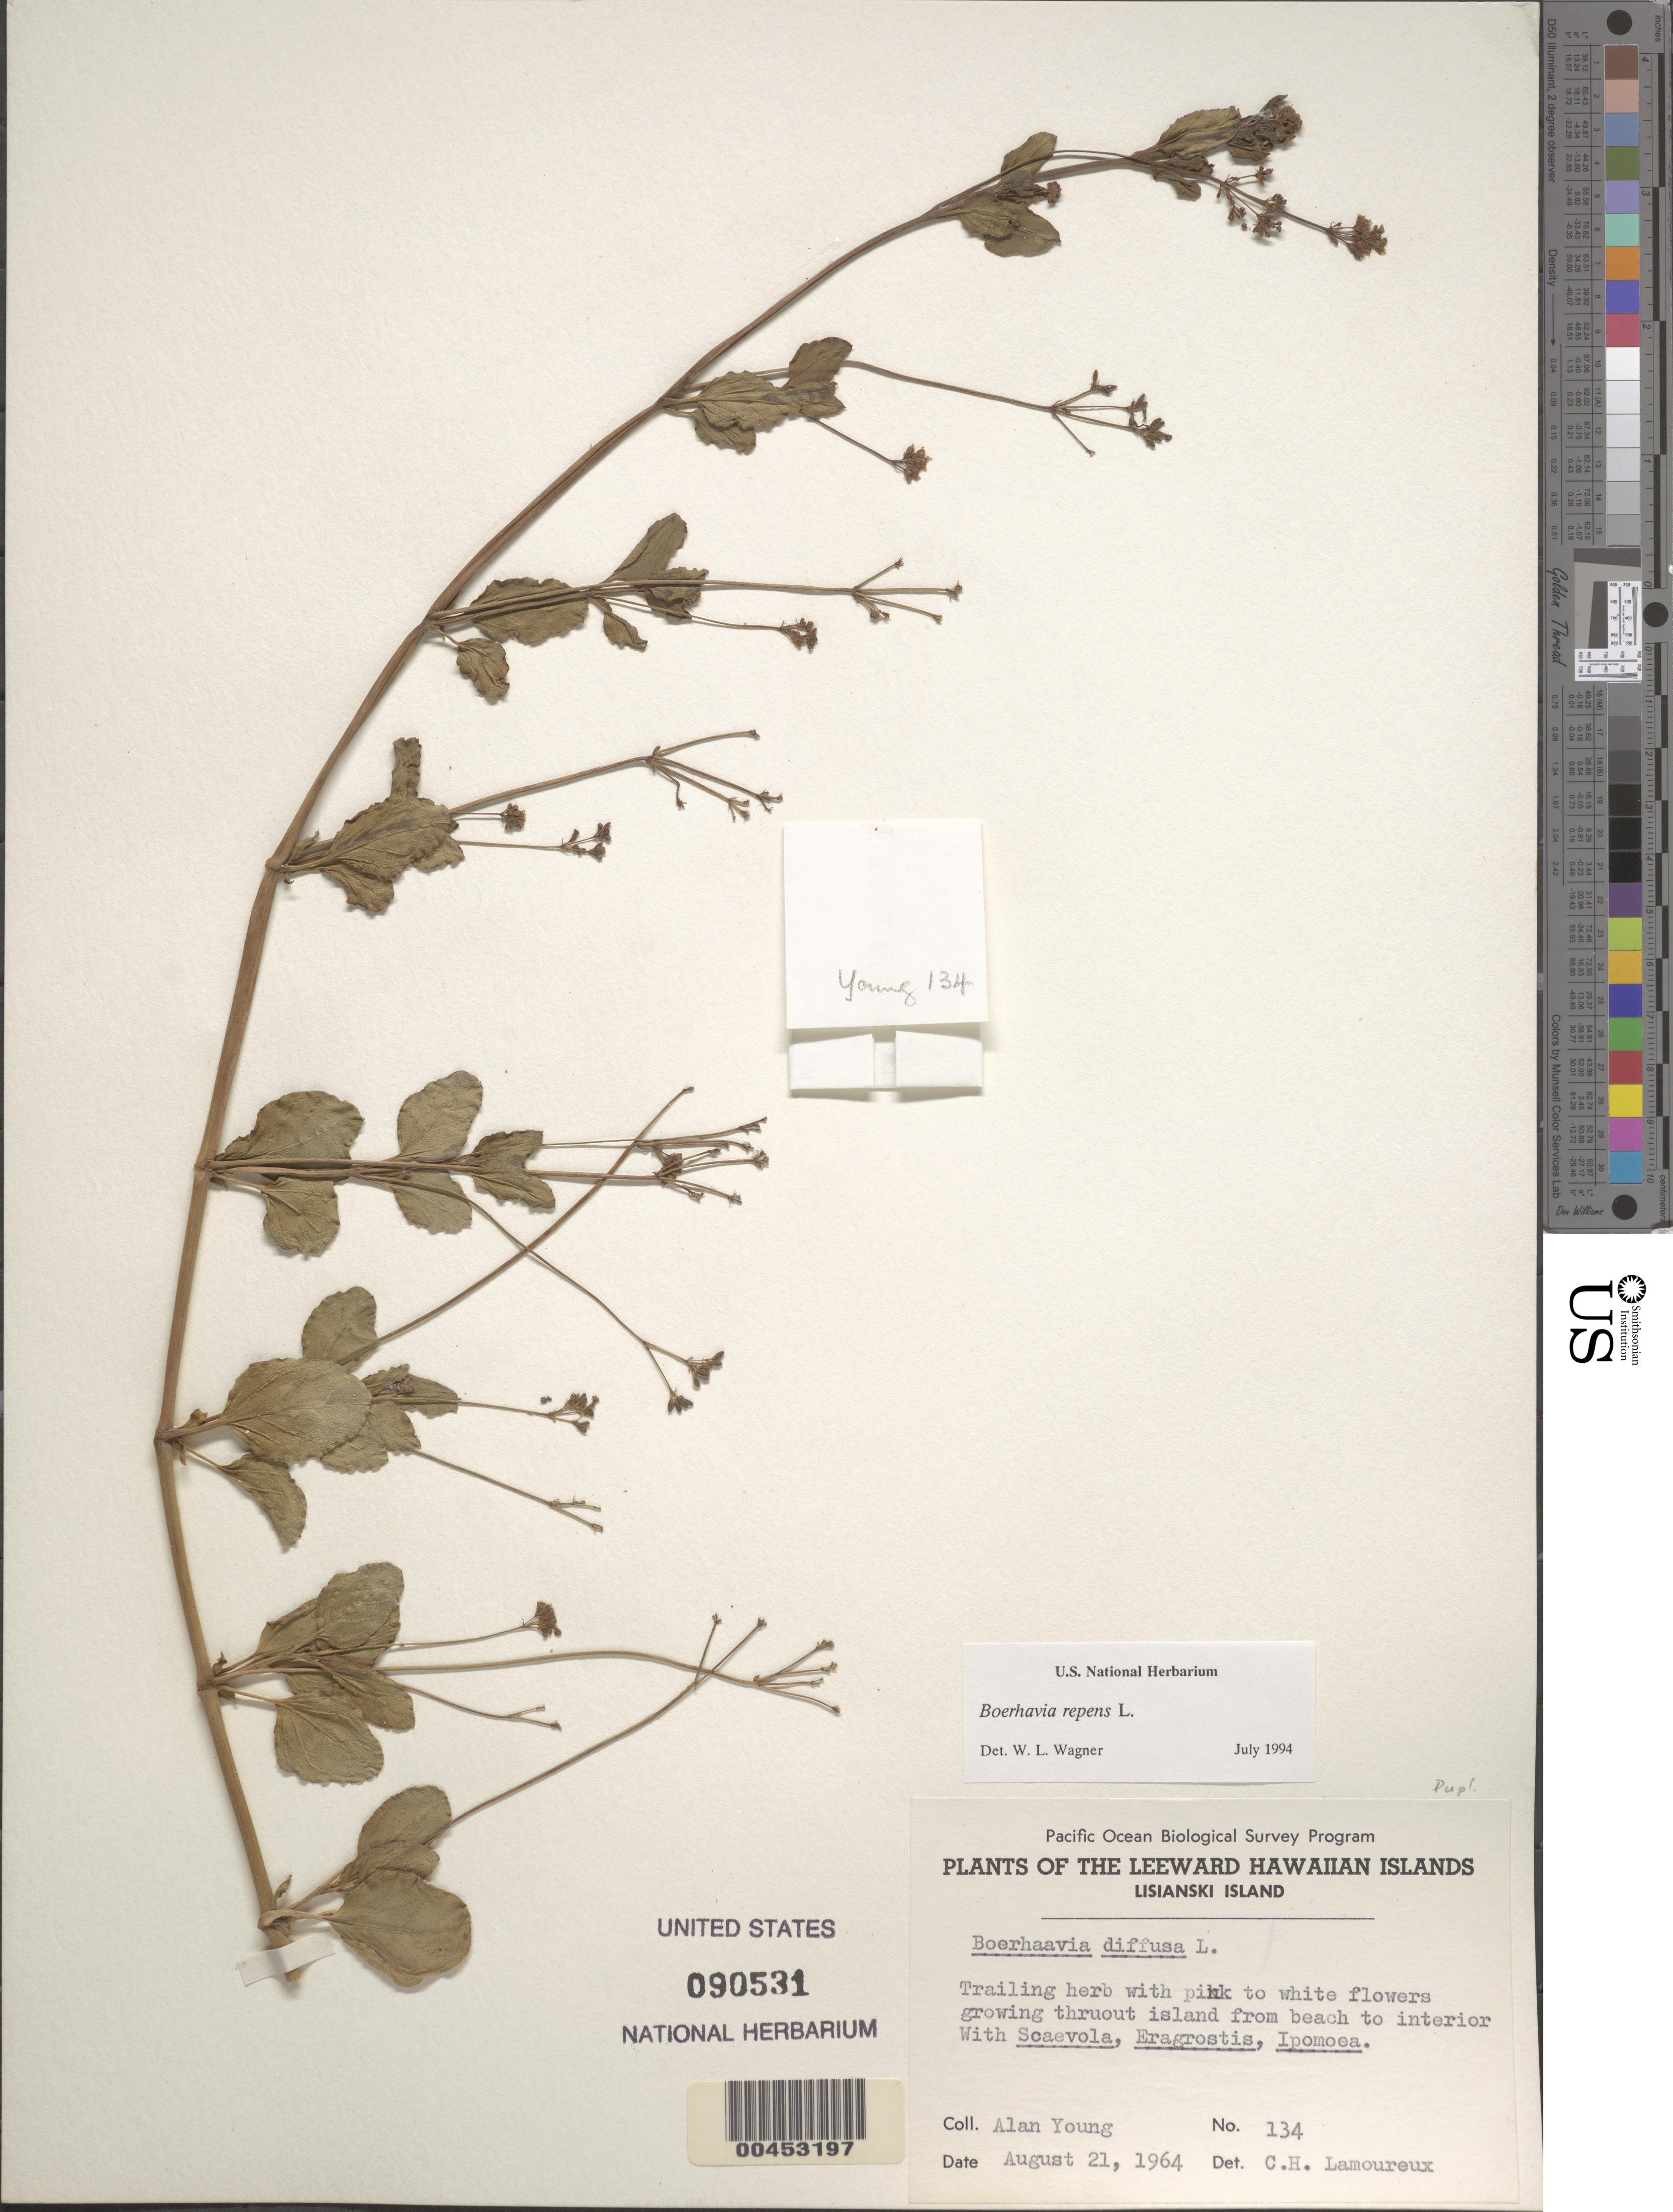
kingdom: Plantae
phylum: Tracheophyta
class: Magnoliopsida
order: Caryophyllales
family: Nyctaginaceae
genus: Boerhavia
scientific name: Boerhavia repens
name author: L.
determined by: Wagner, W. L., (BOT), Smithsonian Institution - National Museum of Natural History (UNITED STATES)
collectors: A. Young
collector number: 134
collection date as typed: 21 Aug 1964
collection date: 1964-08-21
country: United States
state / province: Hawaii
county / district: Honolulu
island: Lisianski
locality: Thruout island from beach to interior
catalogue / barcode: US 90531